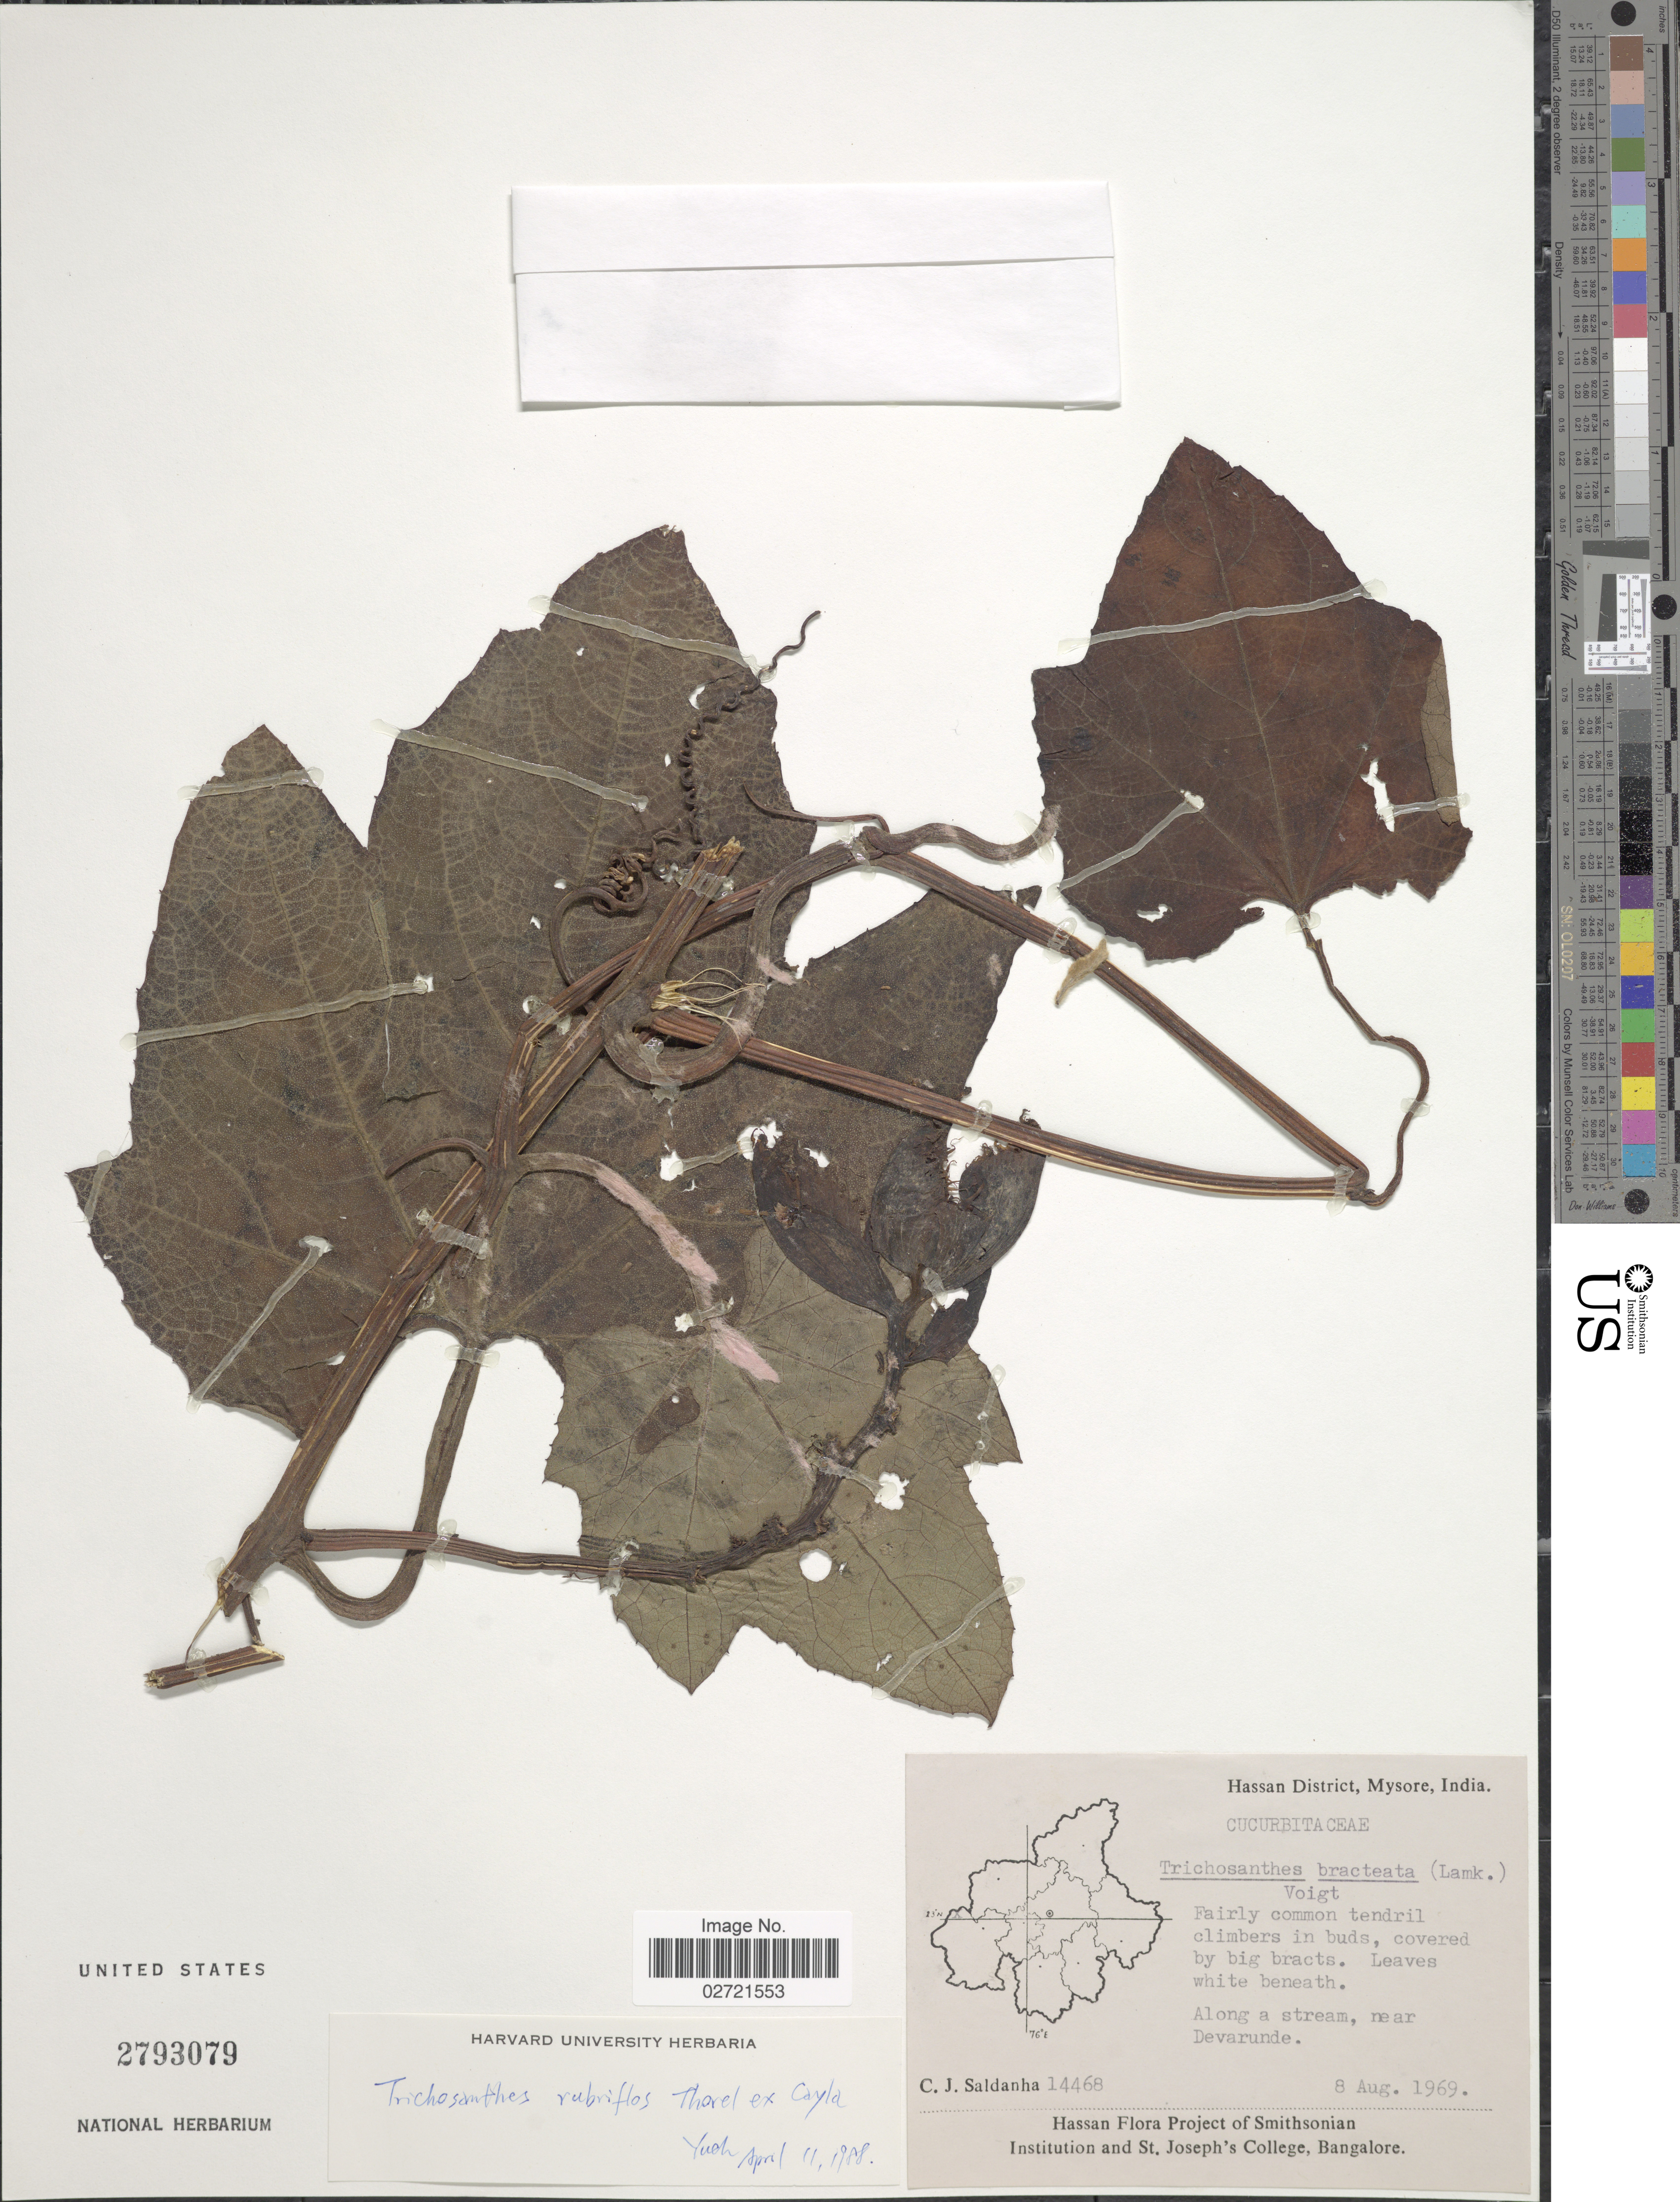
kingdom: Plantae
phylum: Tracheophyta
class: Magnoliopsida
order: Cucurbitales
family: Cucurbitaceae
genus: Trichosanthes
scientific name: Trichosanthes rubriflos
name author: Thorel ex Cayla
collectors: C. J. Saldanha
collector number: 14468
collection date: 1969-08-08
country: India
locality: Hassan District, Mysore, Along a stream, near Devarunde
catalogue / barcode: US 2793079